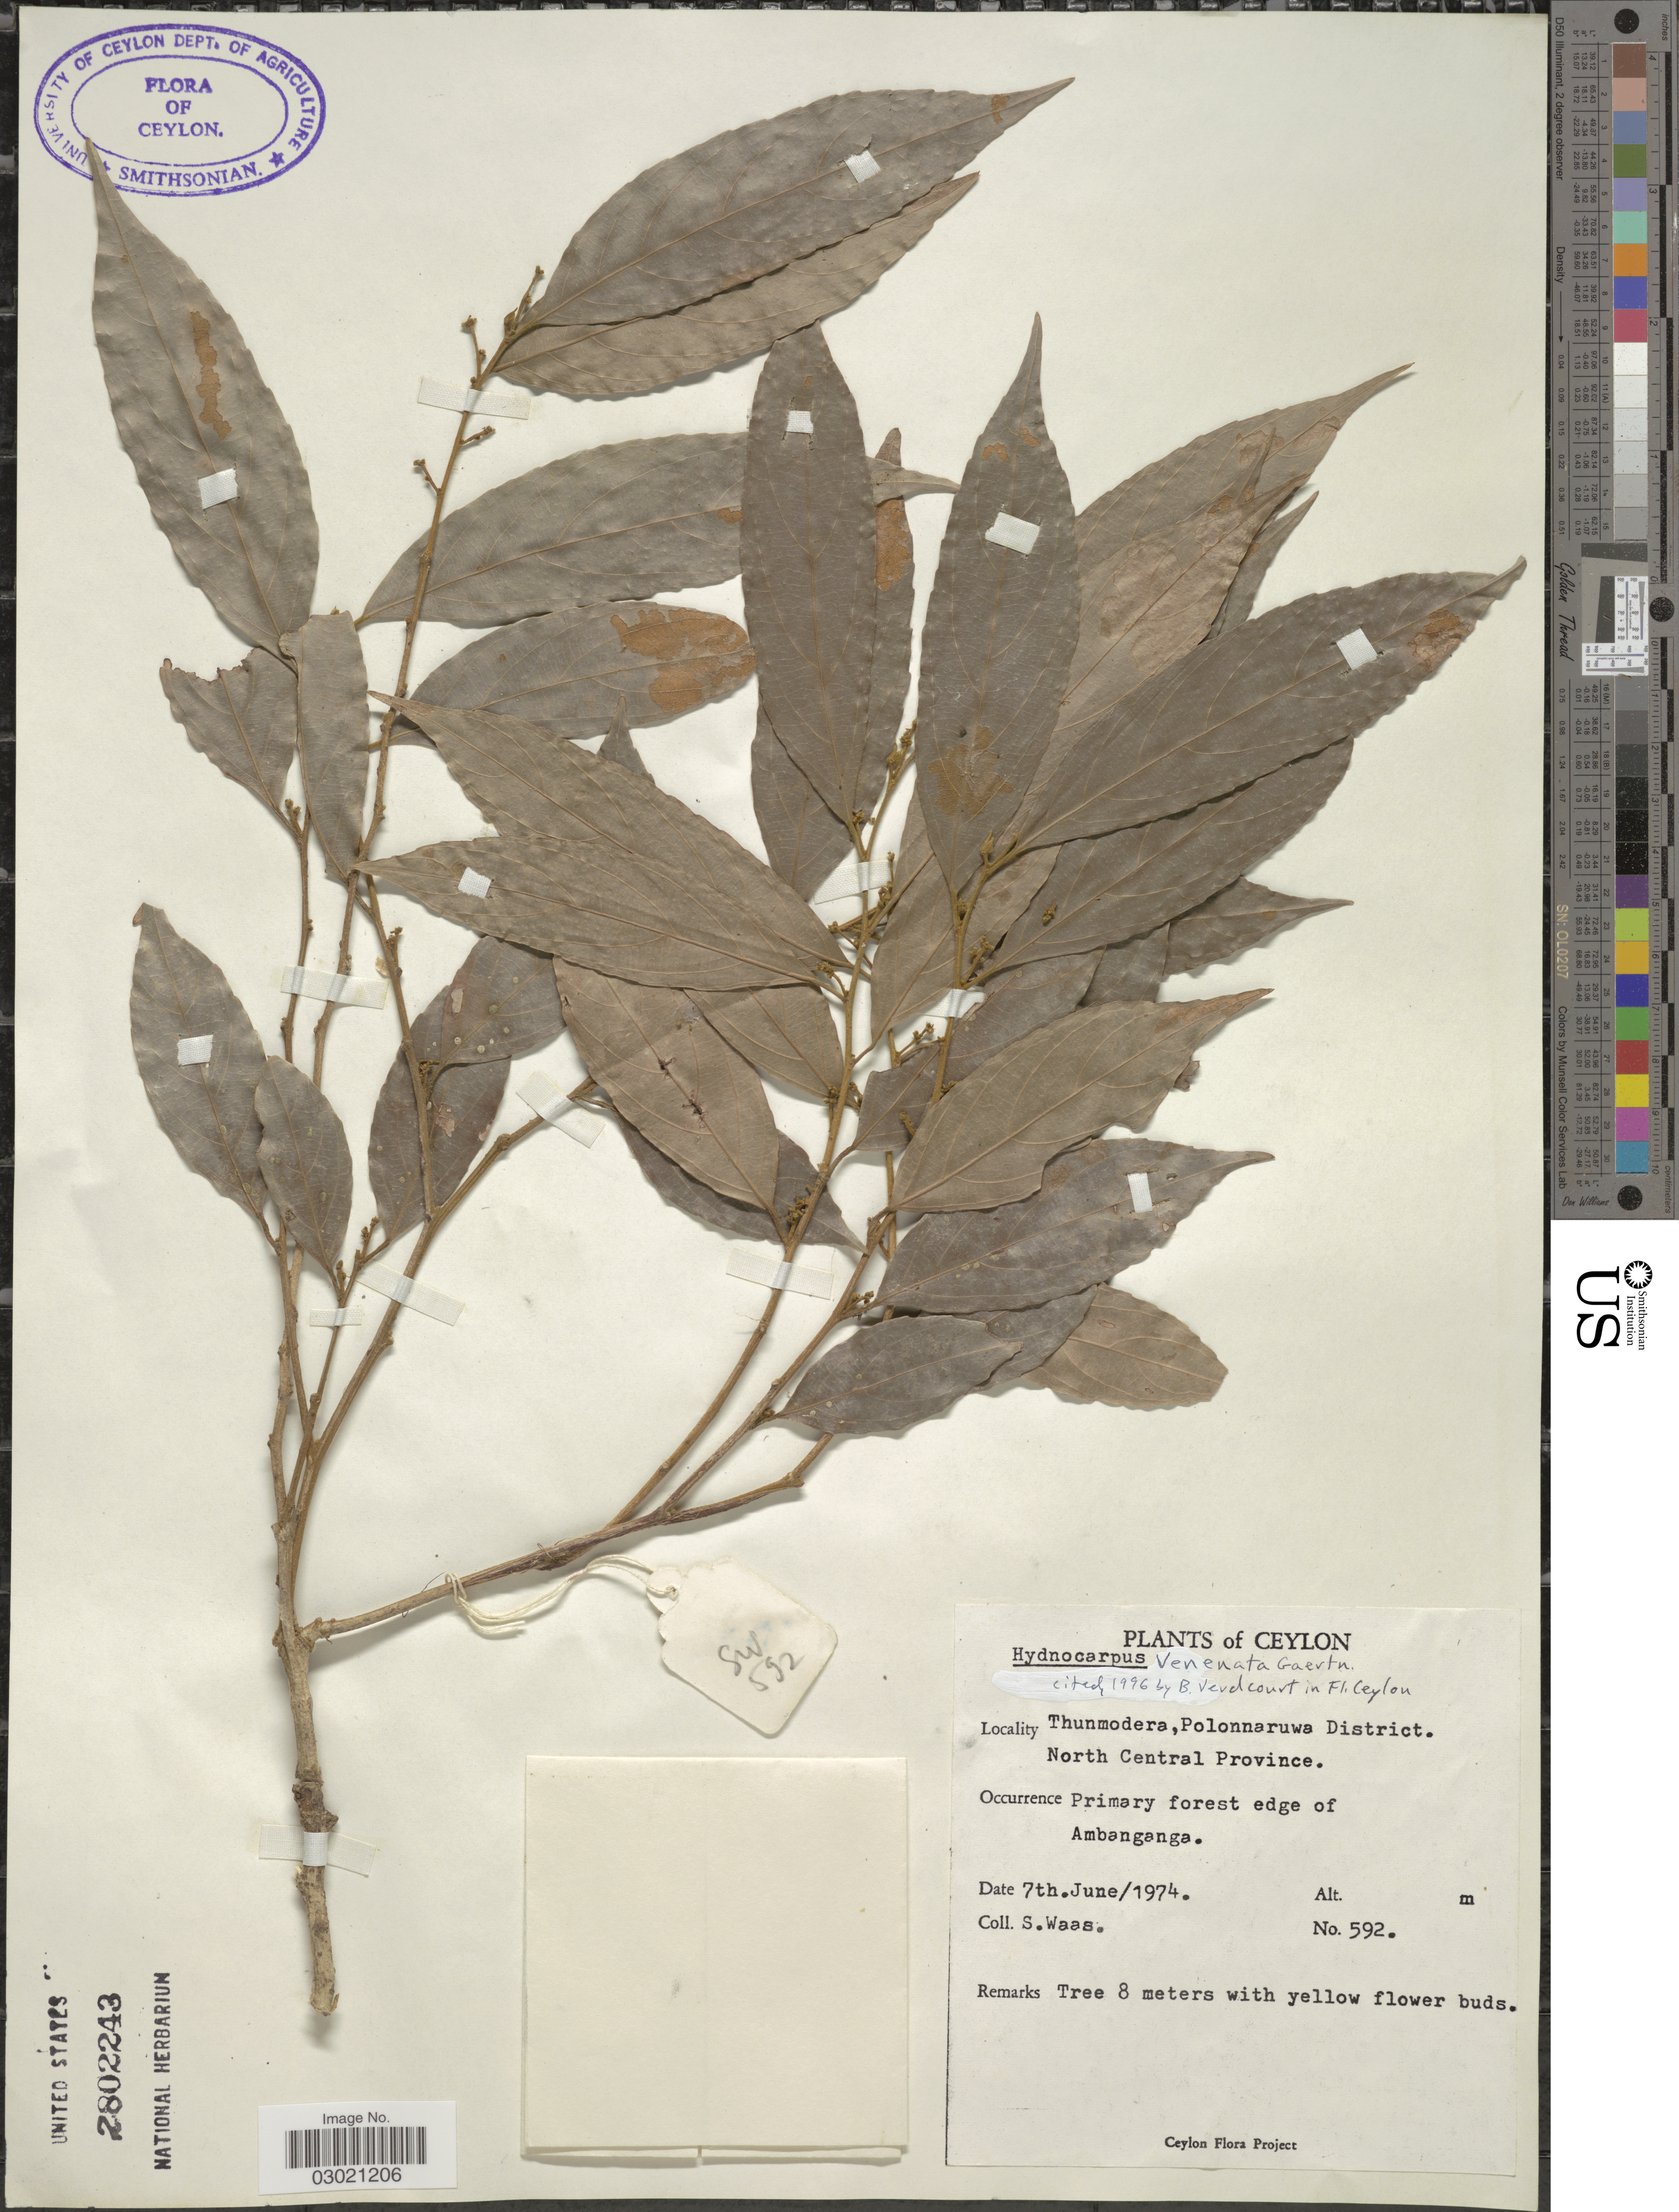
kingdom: Plantae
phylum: Tracheophyta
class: Magnoliopsida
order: Malpighiales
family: Achariaceae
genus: Hydnocarpus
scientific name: Hydnocarpus venenatus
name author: Gaertn.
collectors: S. Waas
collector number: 592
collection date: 1974-06-07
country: Sri Lanka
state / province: North Central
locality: Ceylon, Thunmodera, Polonnaruwa District. Primary forest edge of Ambanganga.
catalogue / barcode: US 2802243